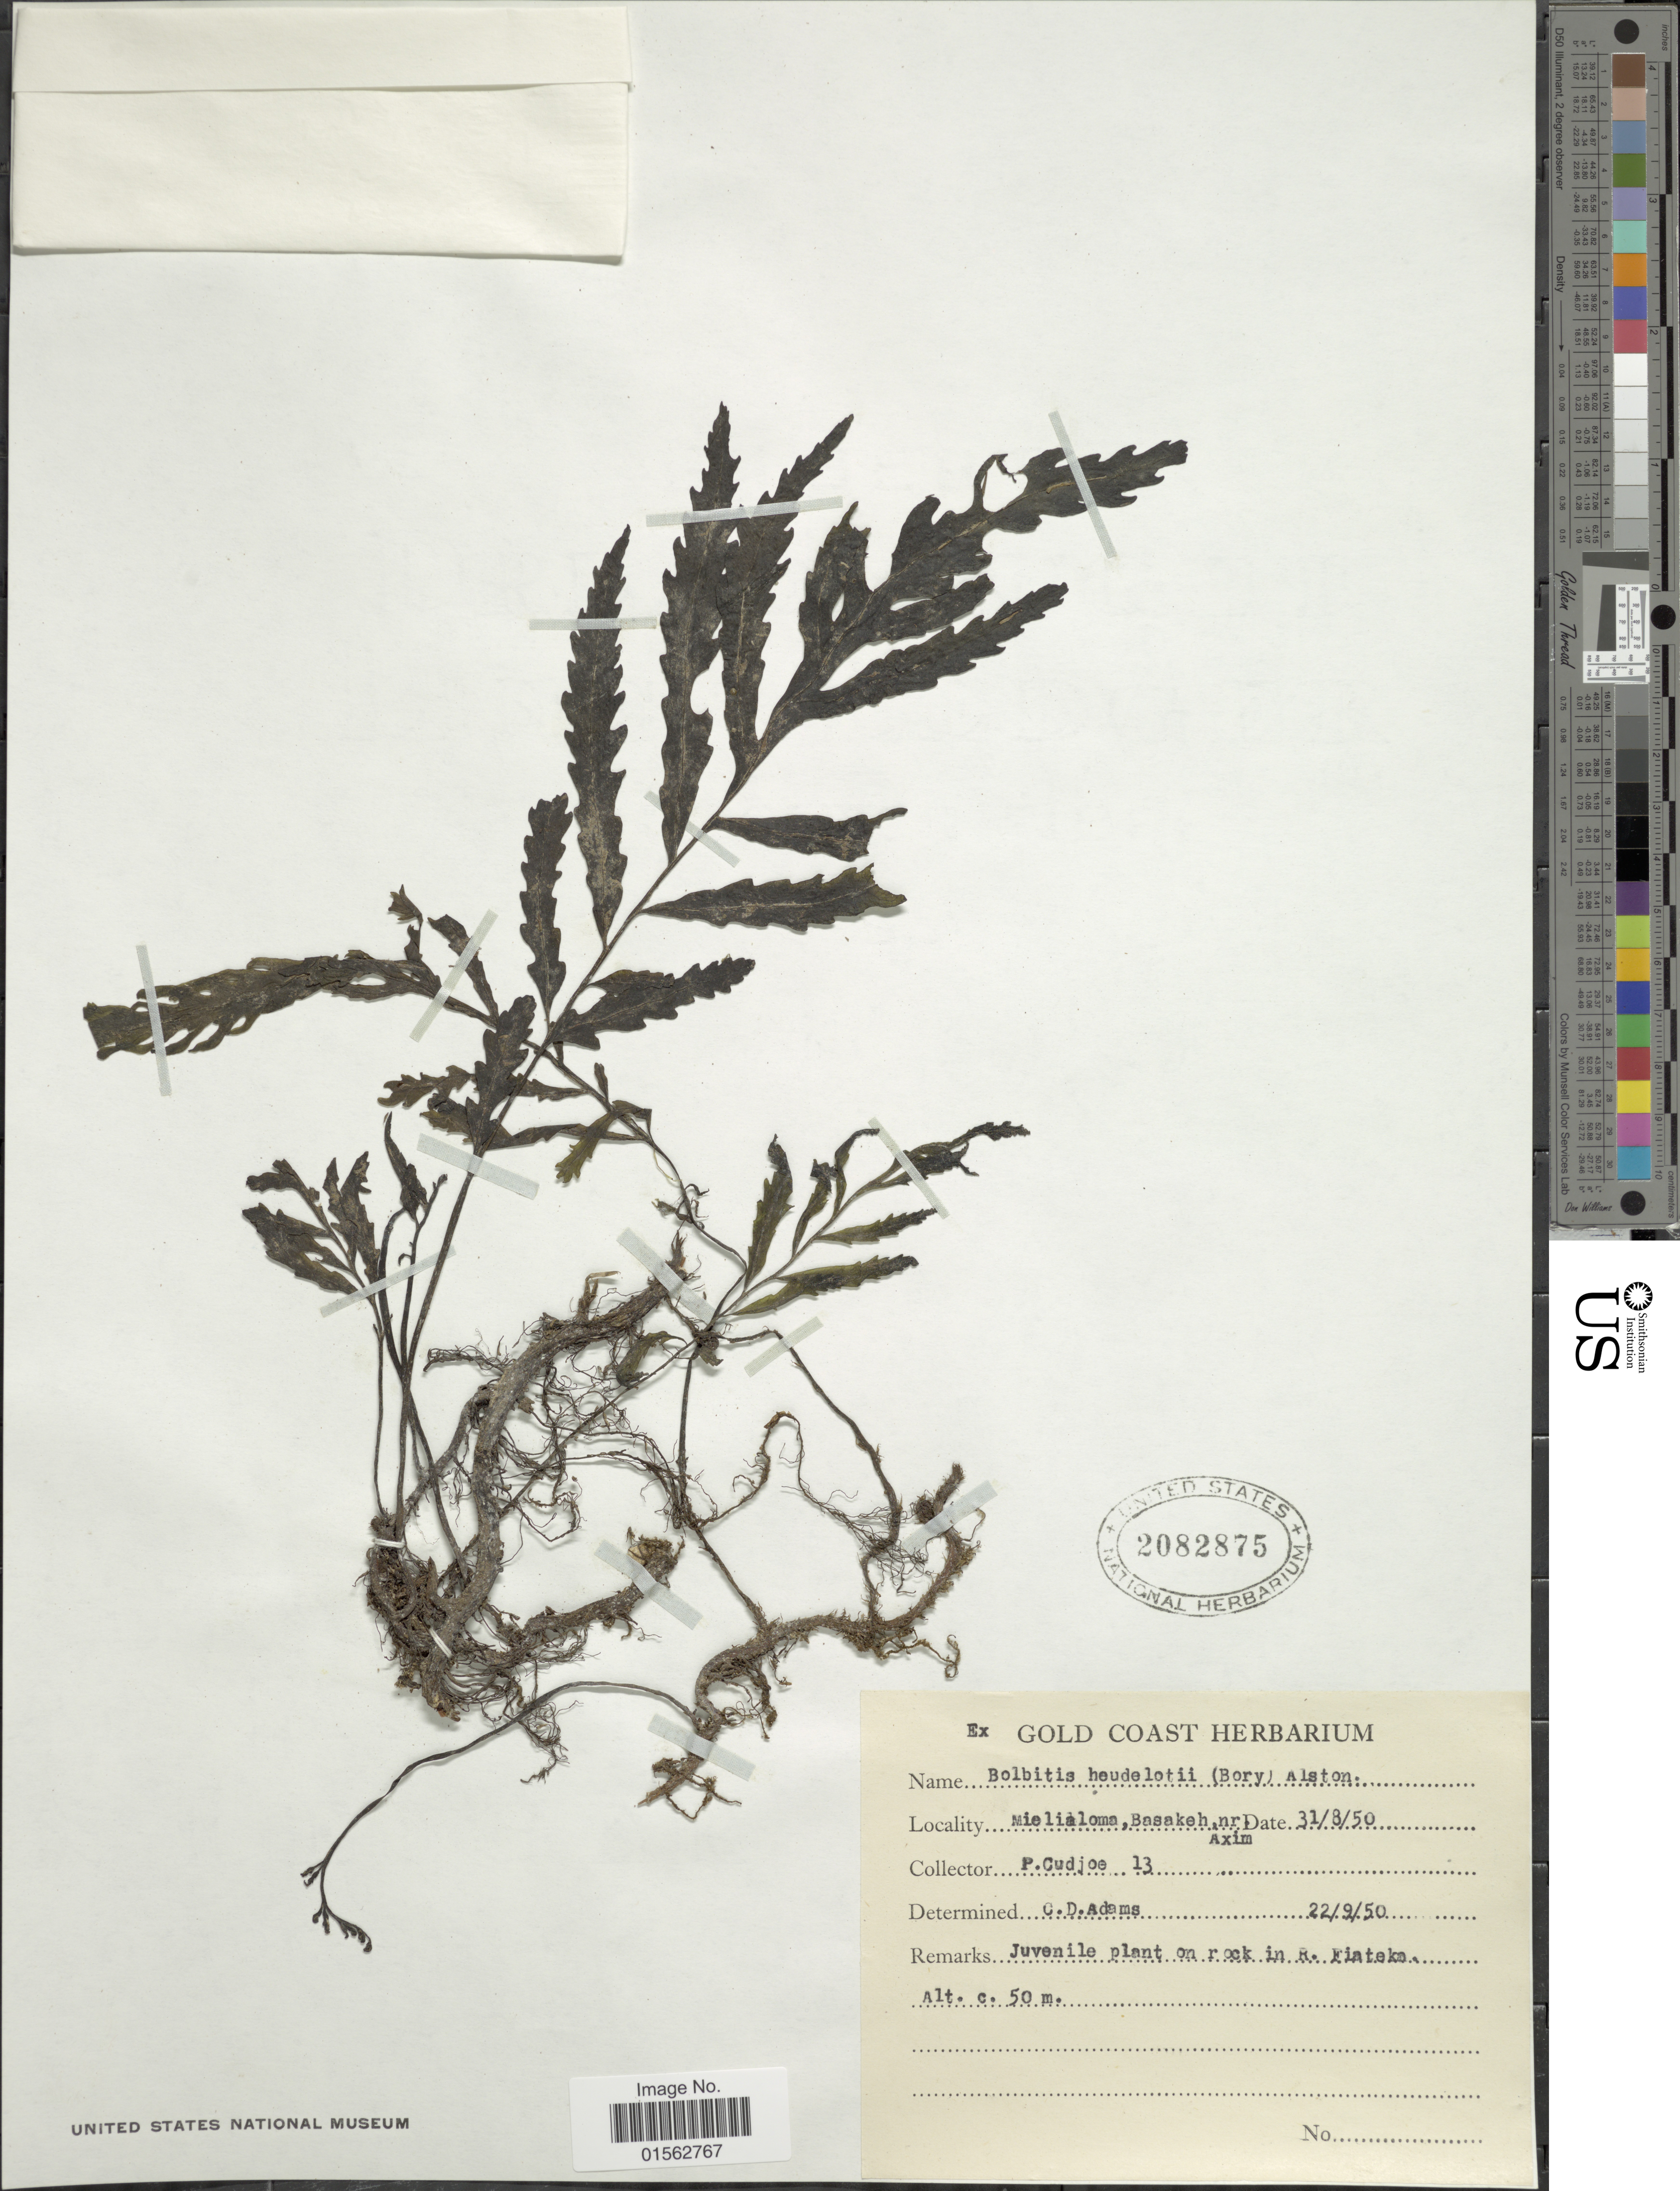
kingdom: Plantae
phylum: Tracheophyta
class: Polypodiopsida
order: Polypodiales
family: Dryopteridaceae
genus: Bolbitis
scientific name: Bolbitis heudelotii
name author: (Bory ex Fée) Alston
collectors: P. Cudjoe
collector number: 13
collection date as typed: Transcribed d/m/y: 31/8/50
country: Ghana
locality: Mielialoma, Basakeh, nr. Axim, Juvenile plant on rock in R. Fiateka.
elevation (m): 50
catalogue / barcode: US 2082875